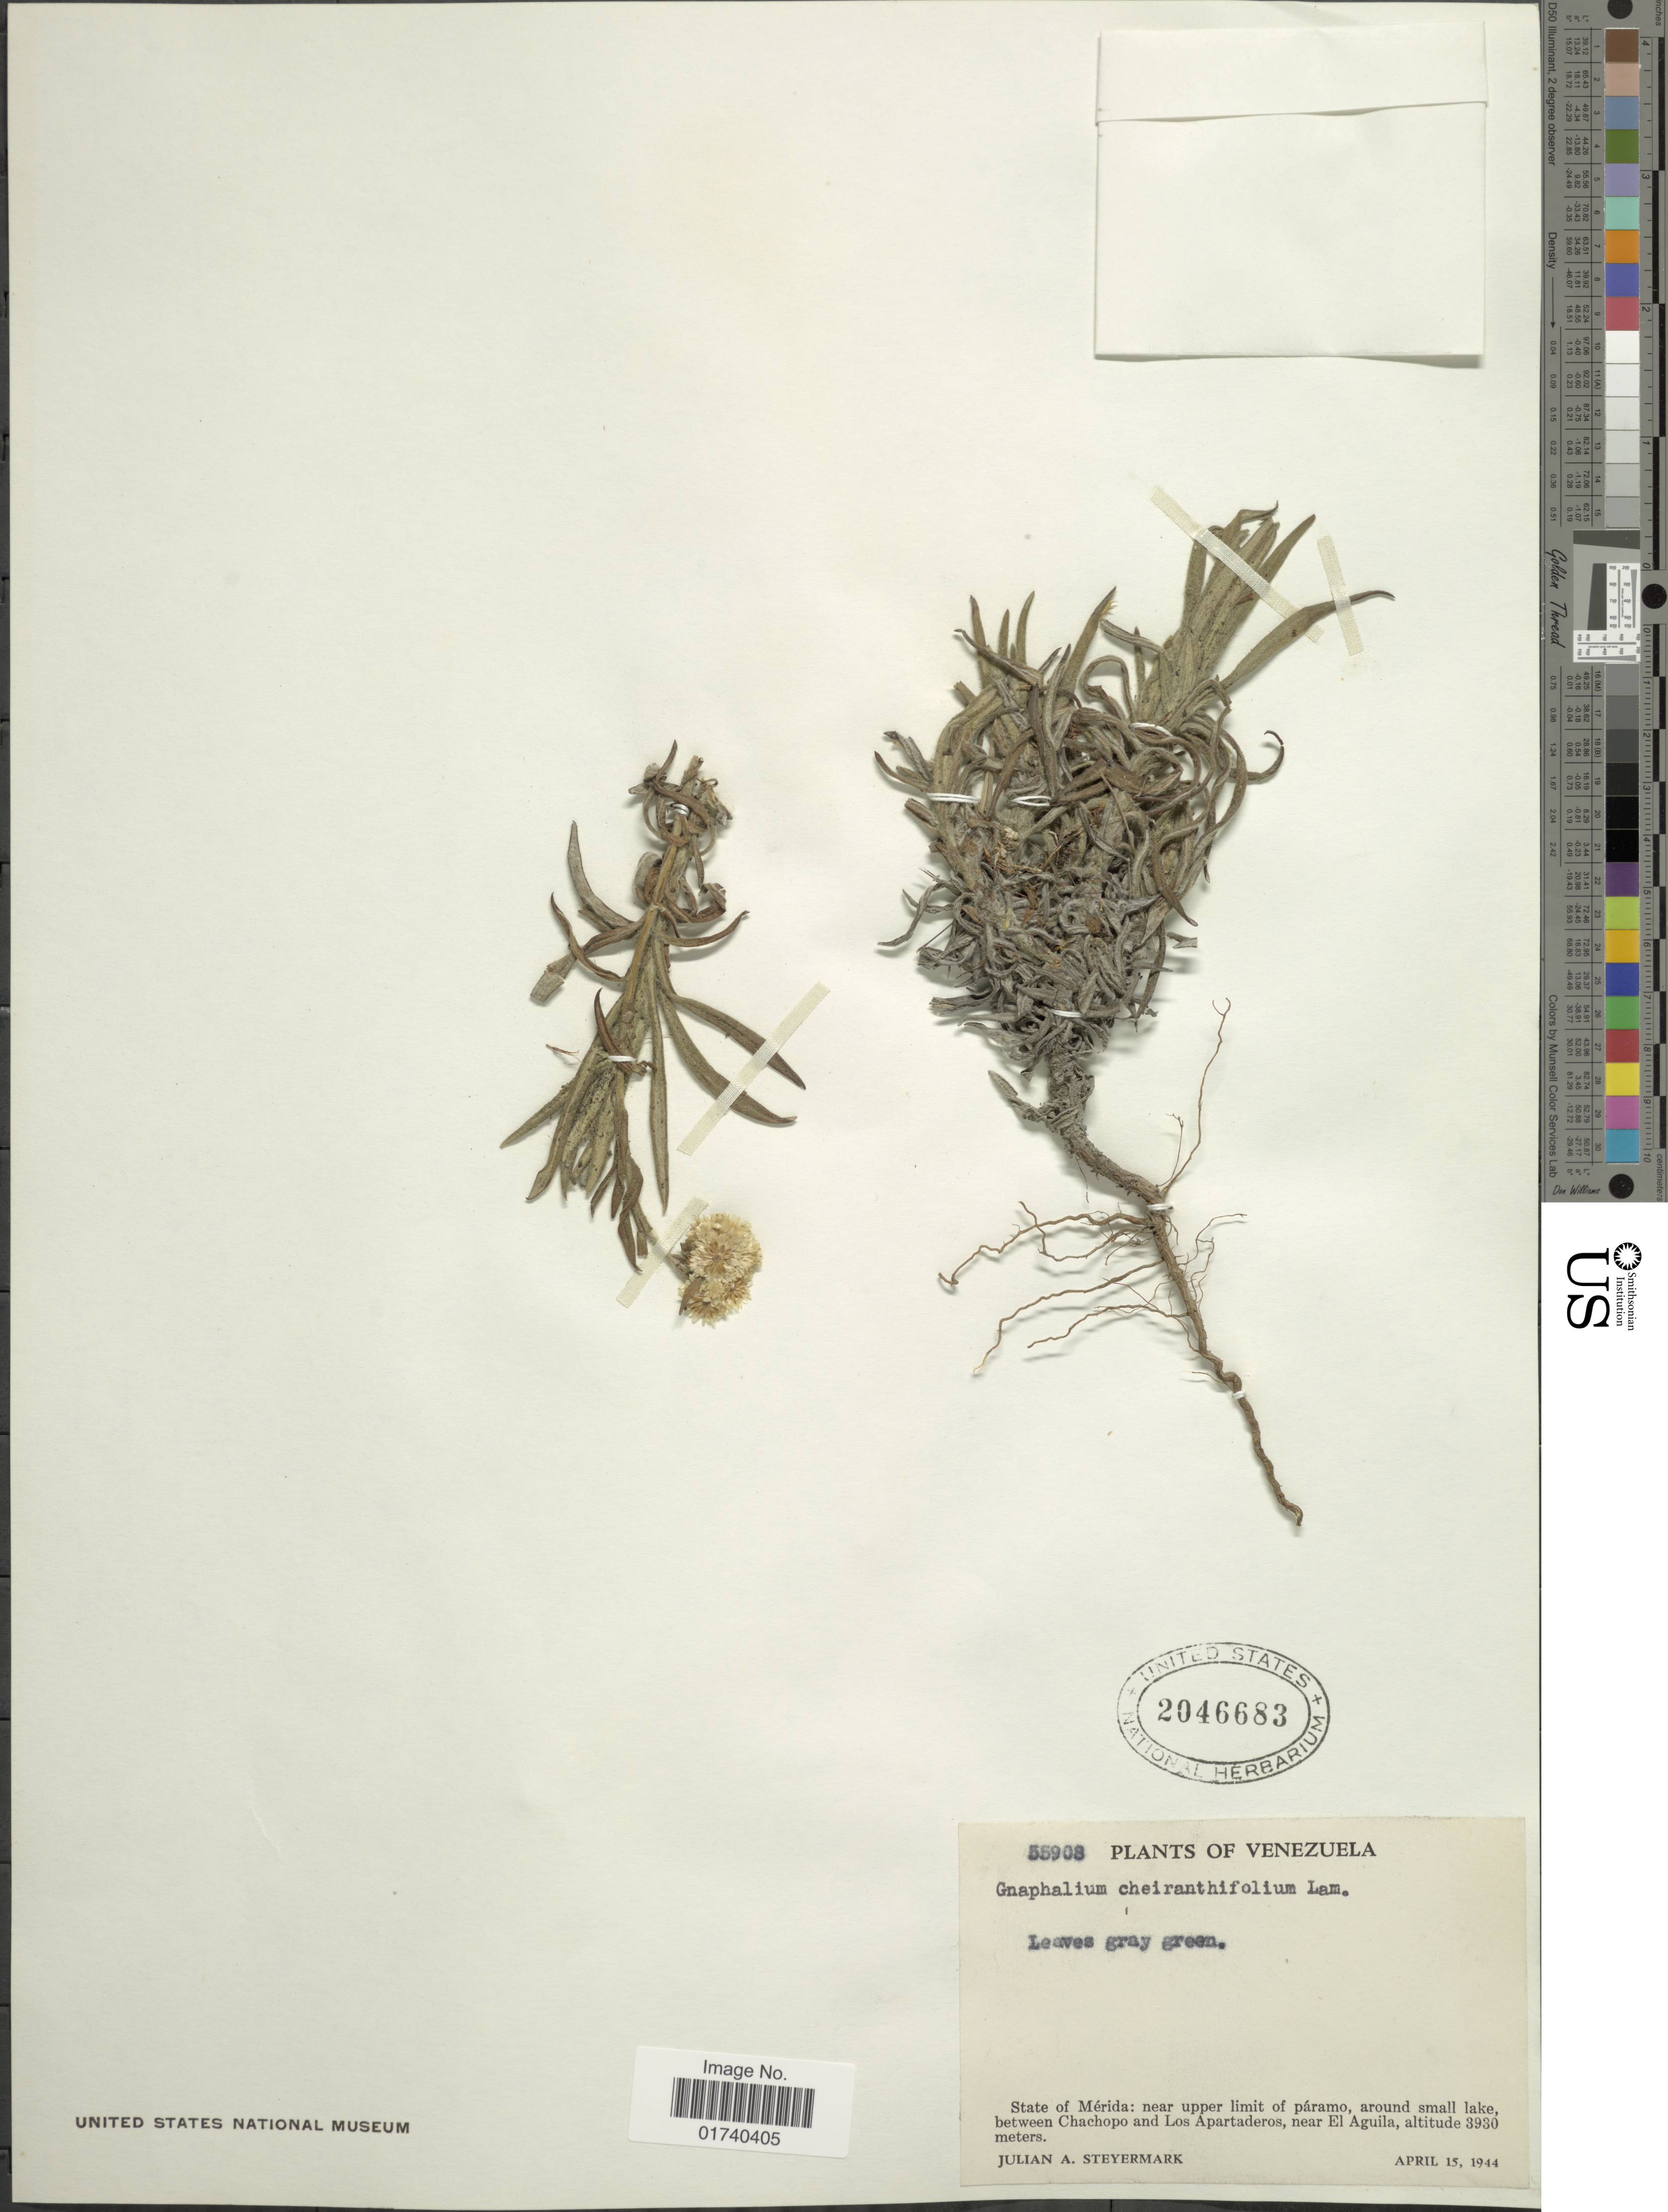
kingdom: Plantae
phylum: Tracheophyta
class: Magnoliopsida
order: Asterales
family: Asteraceae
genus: Pseudognaphalium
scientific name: Pseudognaphalium cheiranthifolium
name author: (Lam.) Hilliard & B.L. Burtt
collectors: J. Steyermark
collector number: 55908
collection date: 1944-04-15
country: Venezuela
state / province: Mérida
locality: State of Merida, near upper limit of paramo, around smale lake, between Chachopo and Los Apartaderos, near El Aguila.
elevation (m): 3930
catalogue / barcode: US 2046683